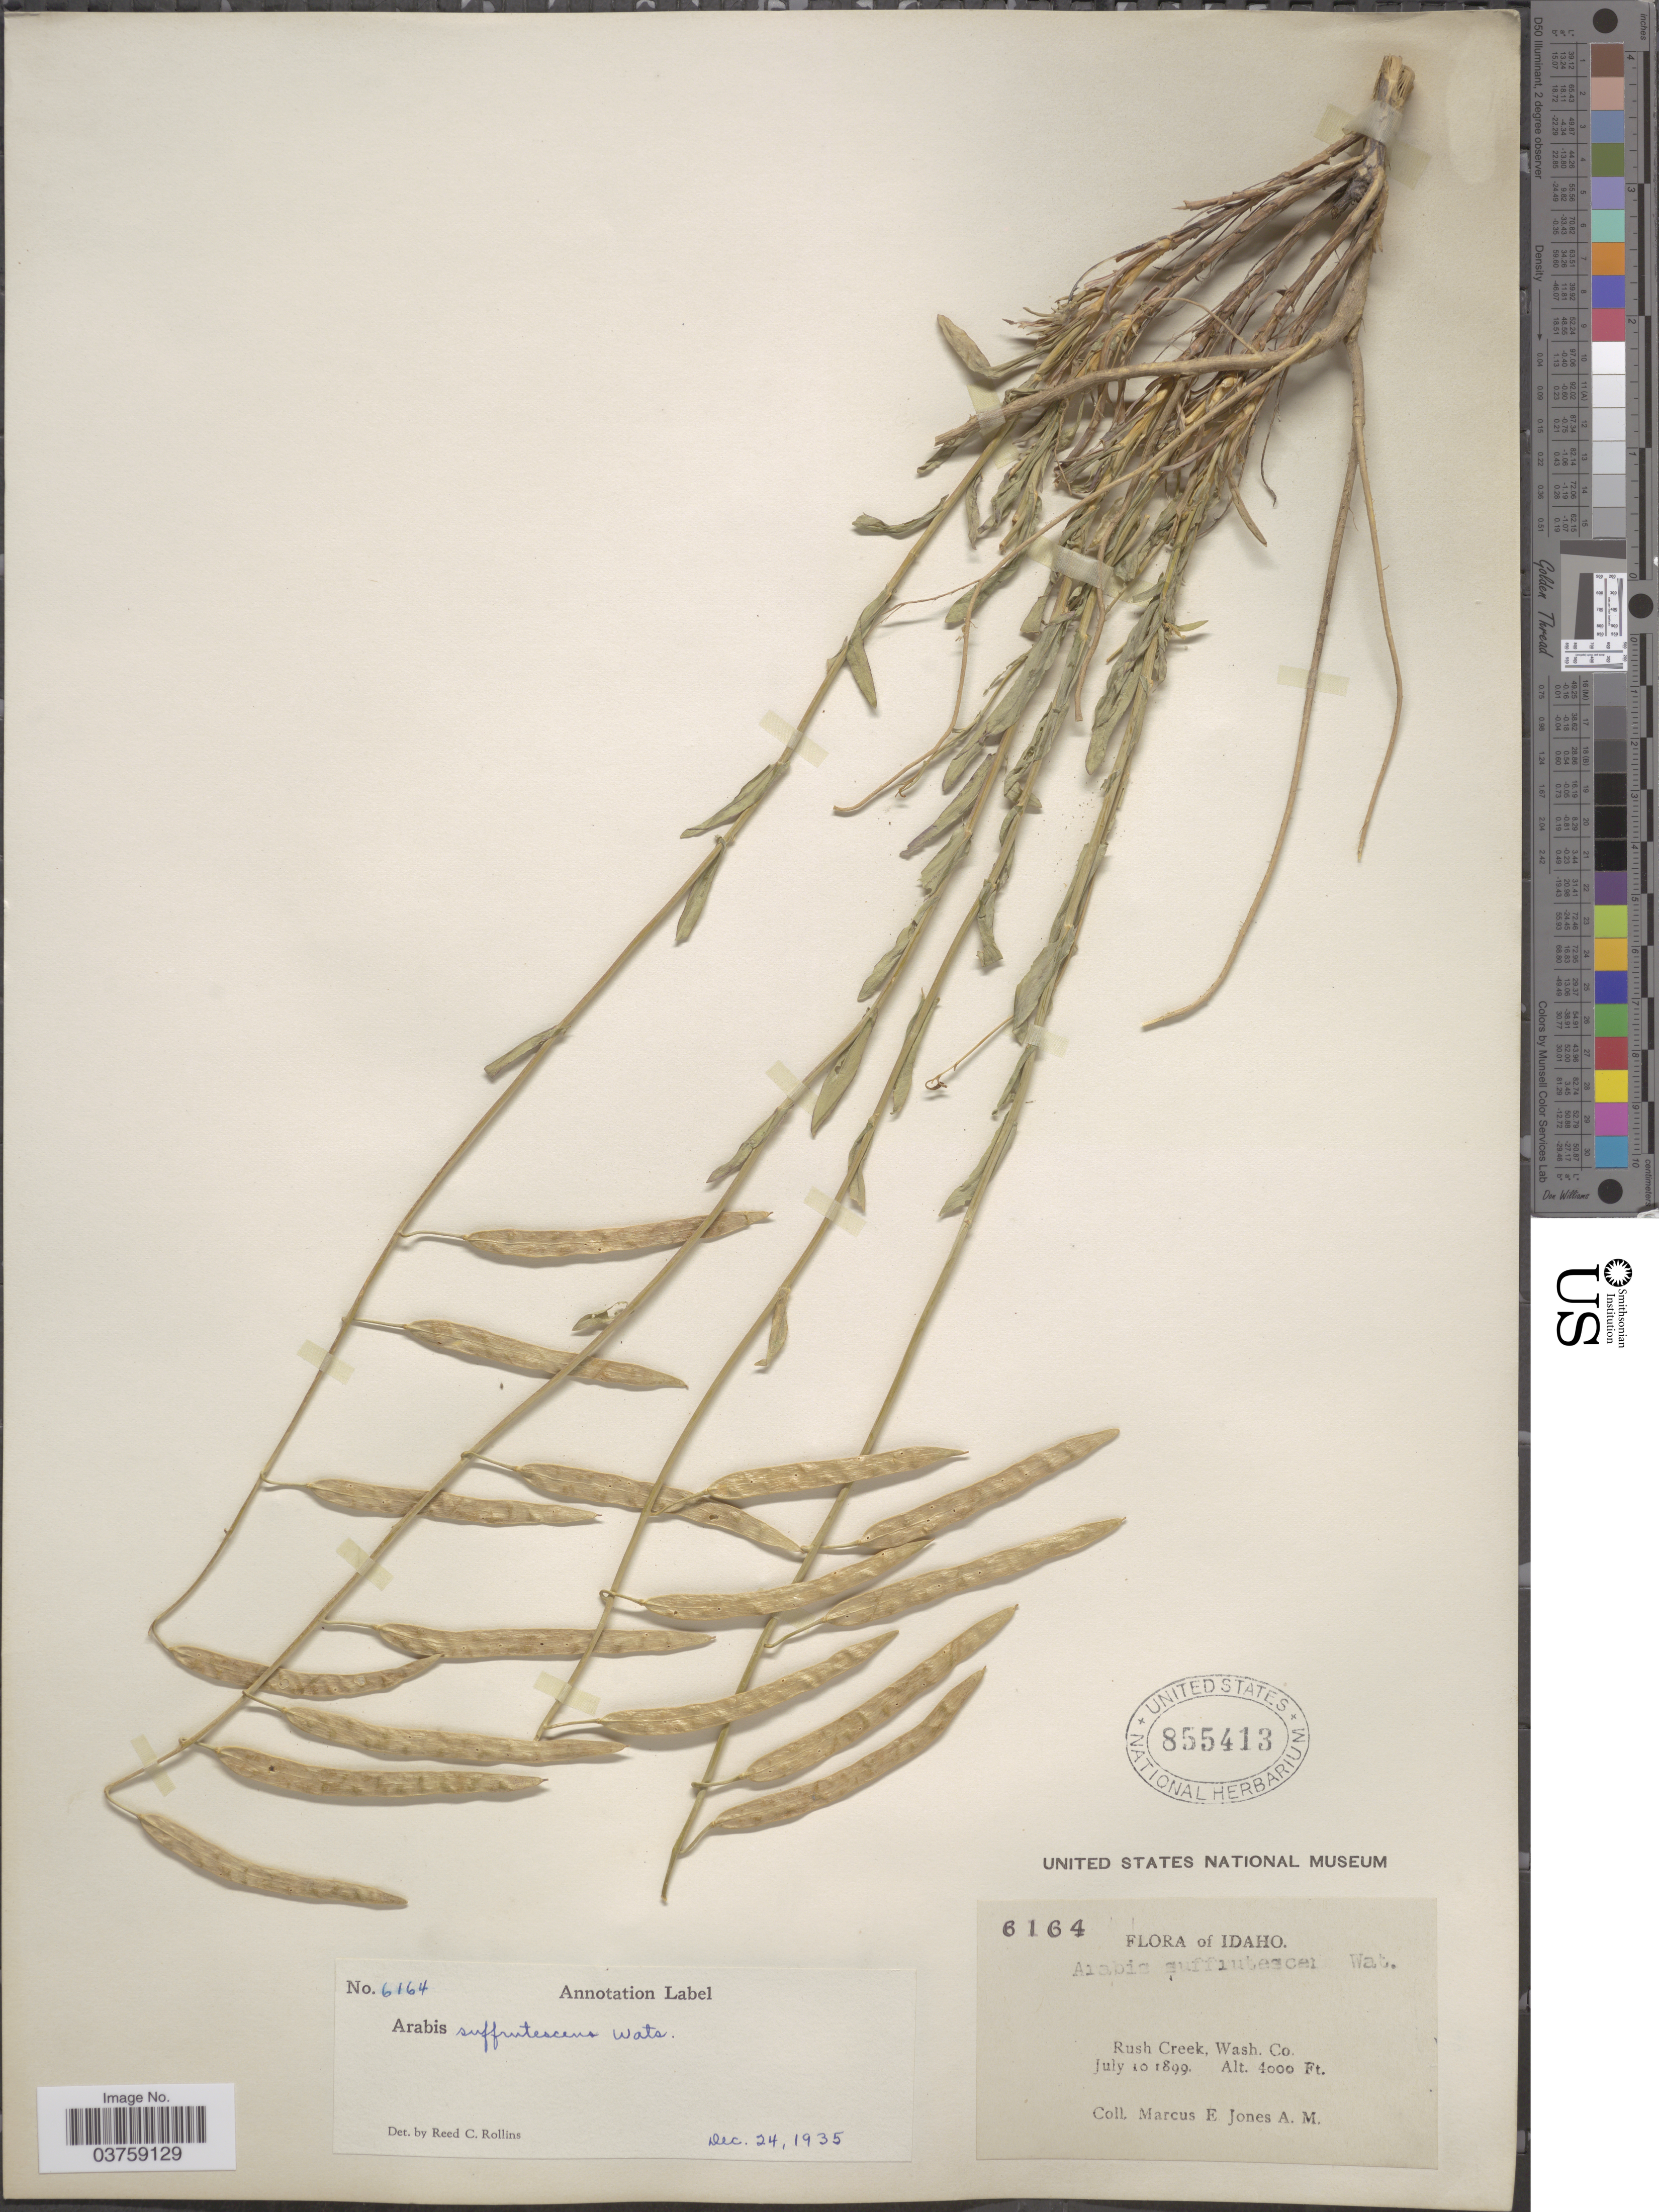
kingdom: Plantae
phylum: Tracheophyta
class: Magnoliopsida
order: Brassicales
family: Brassicaceae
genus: Arabis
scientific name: Arabis suffrutescens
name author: S. Watson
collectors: M. E. Jones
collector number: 6164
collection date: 1899-07-10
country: United States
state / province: Idaho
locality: Rush Creek, Wash. Co.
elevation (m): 1219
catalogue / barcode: US 855413